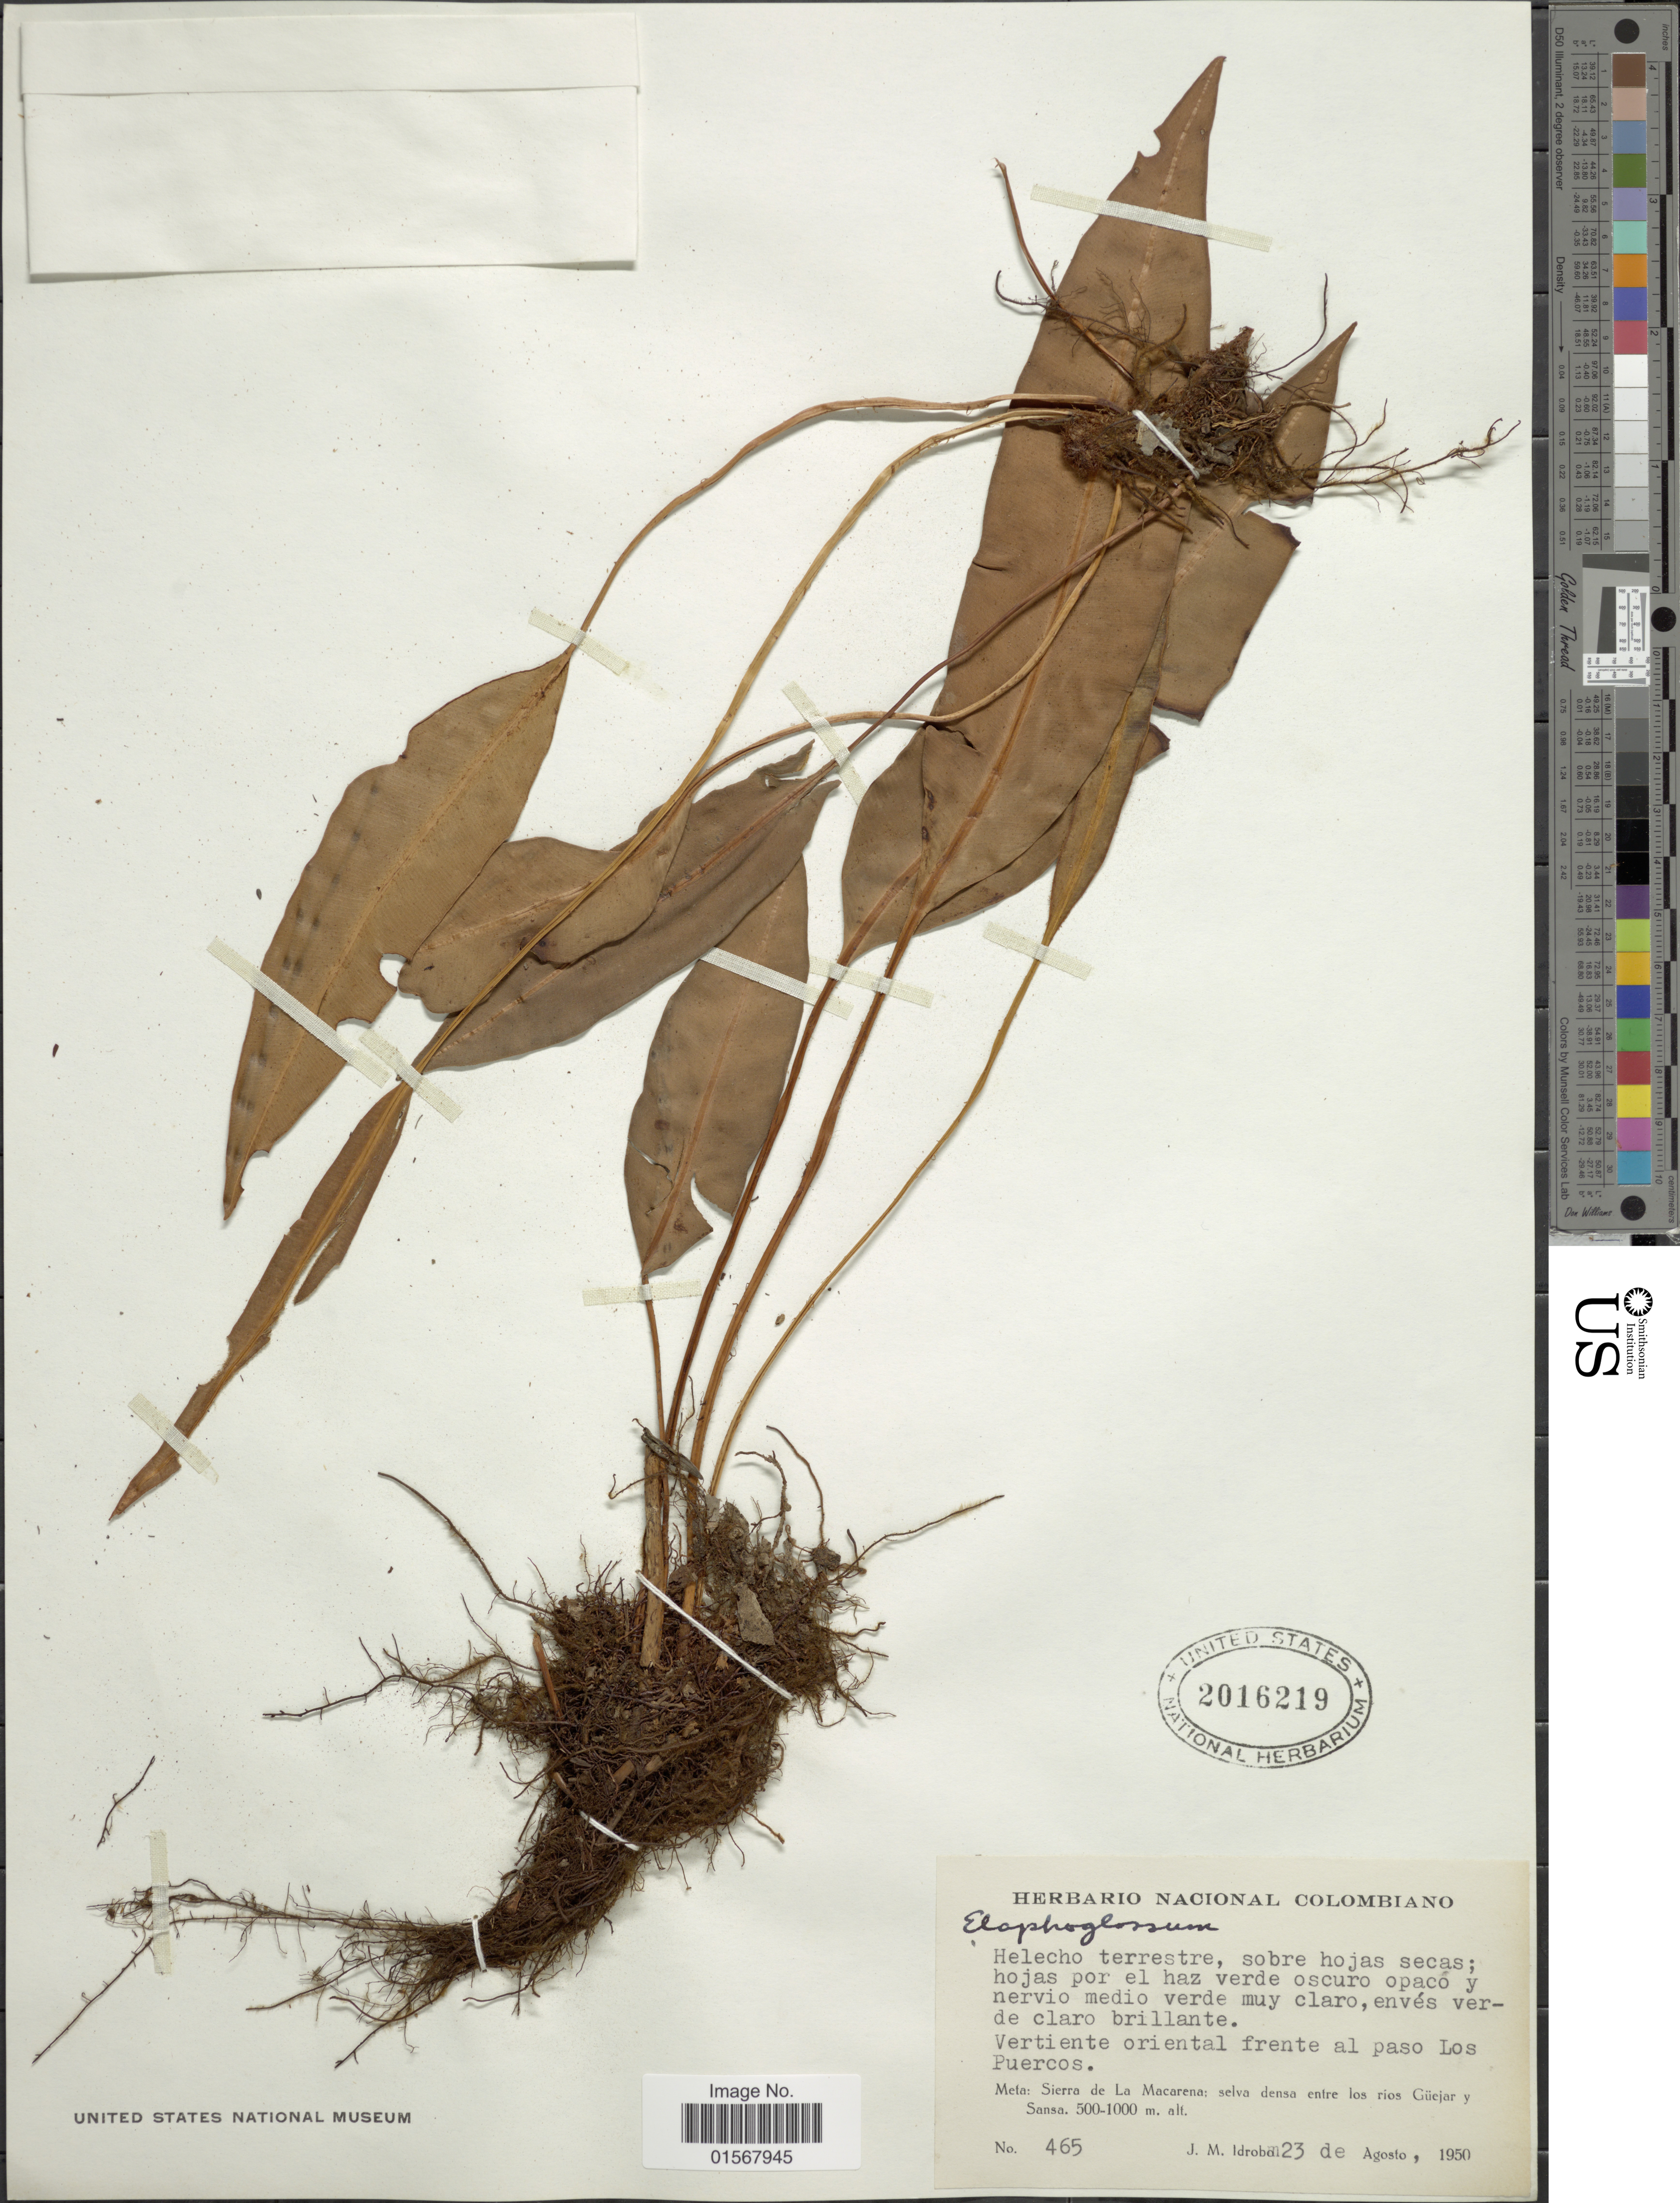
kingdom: Plantae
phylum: Tracheophyta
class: Polypodiopsida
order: Polypodiales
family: Dryopteridaceae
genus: Elaphoglossum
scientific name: Elaphoglossum sp.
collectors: J. M. Idrobo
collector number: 465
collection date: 1950-08-23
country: Colombia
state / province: Meta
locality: Meta: Sierra de La Macarena; selva densa entre los rios Guejar y Sansa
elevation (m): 500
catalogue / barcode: US 2016219